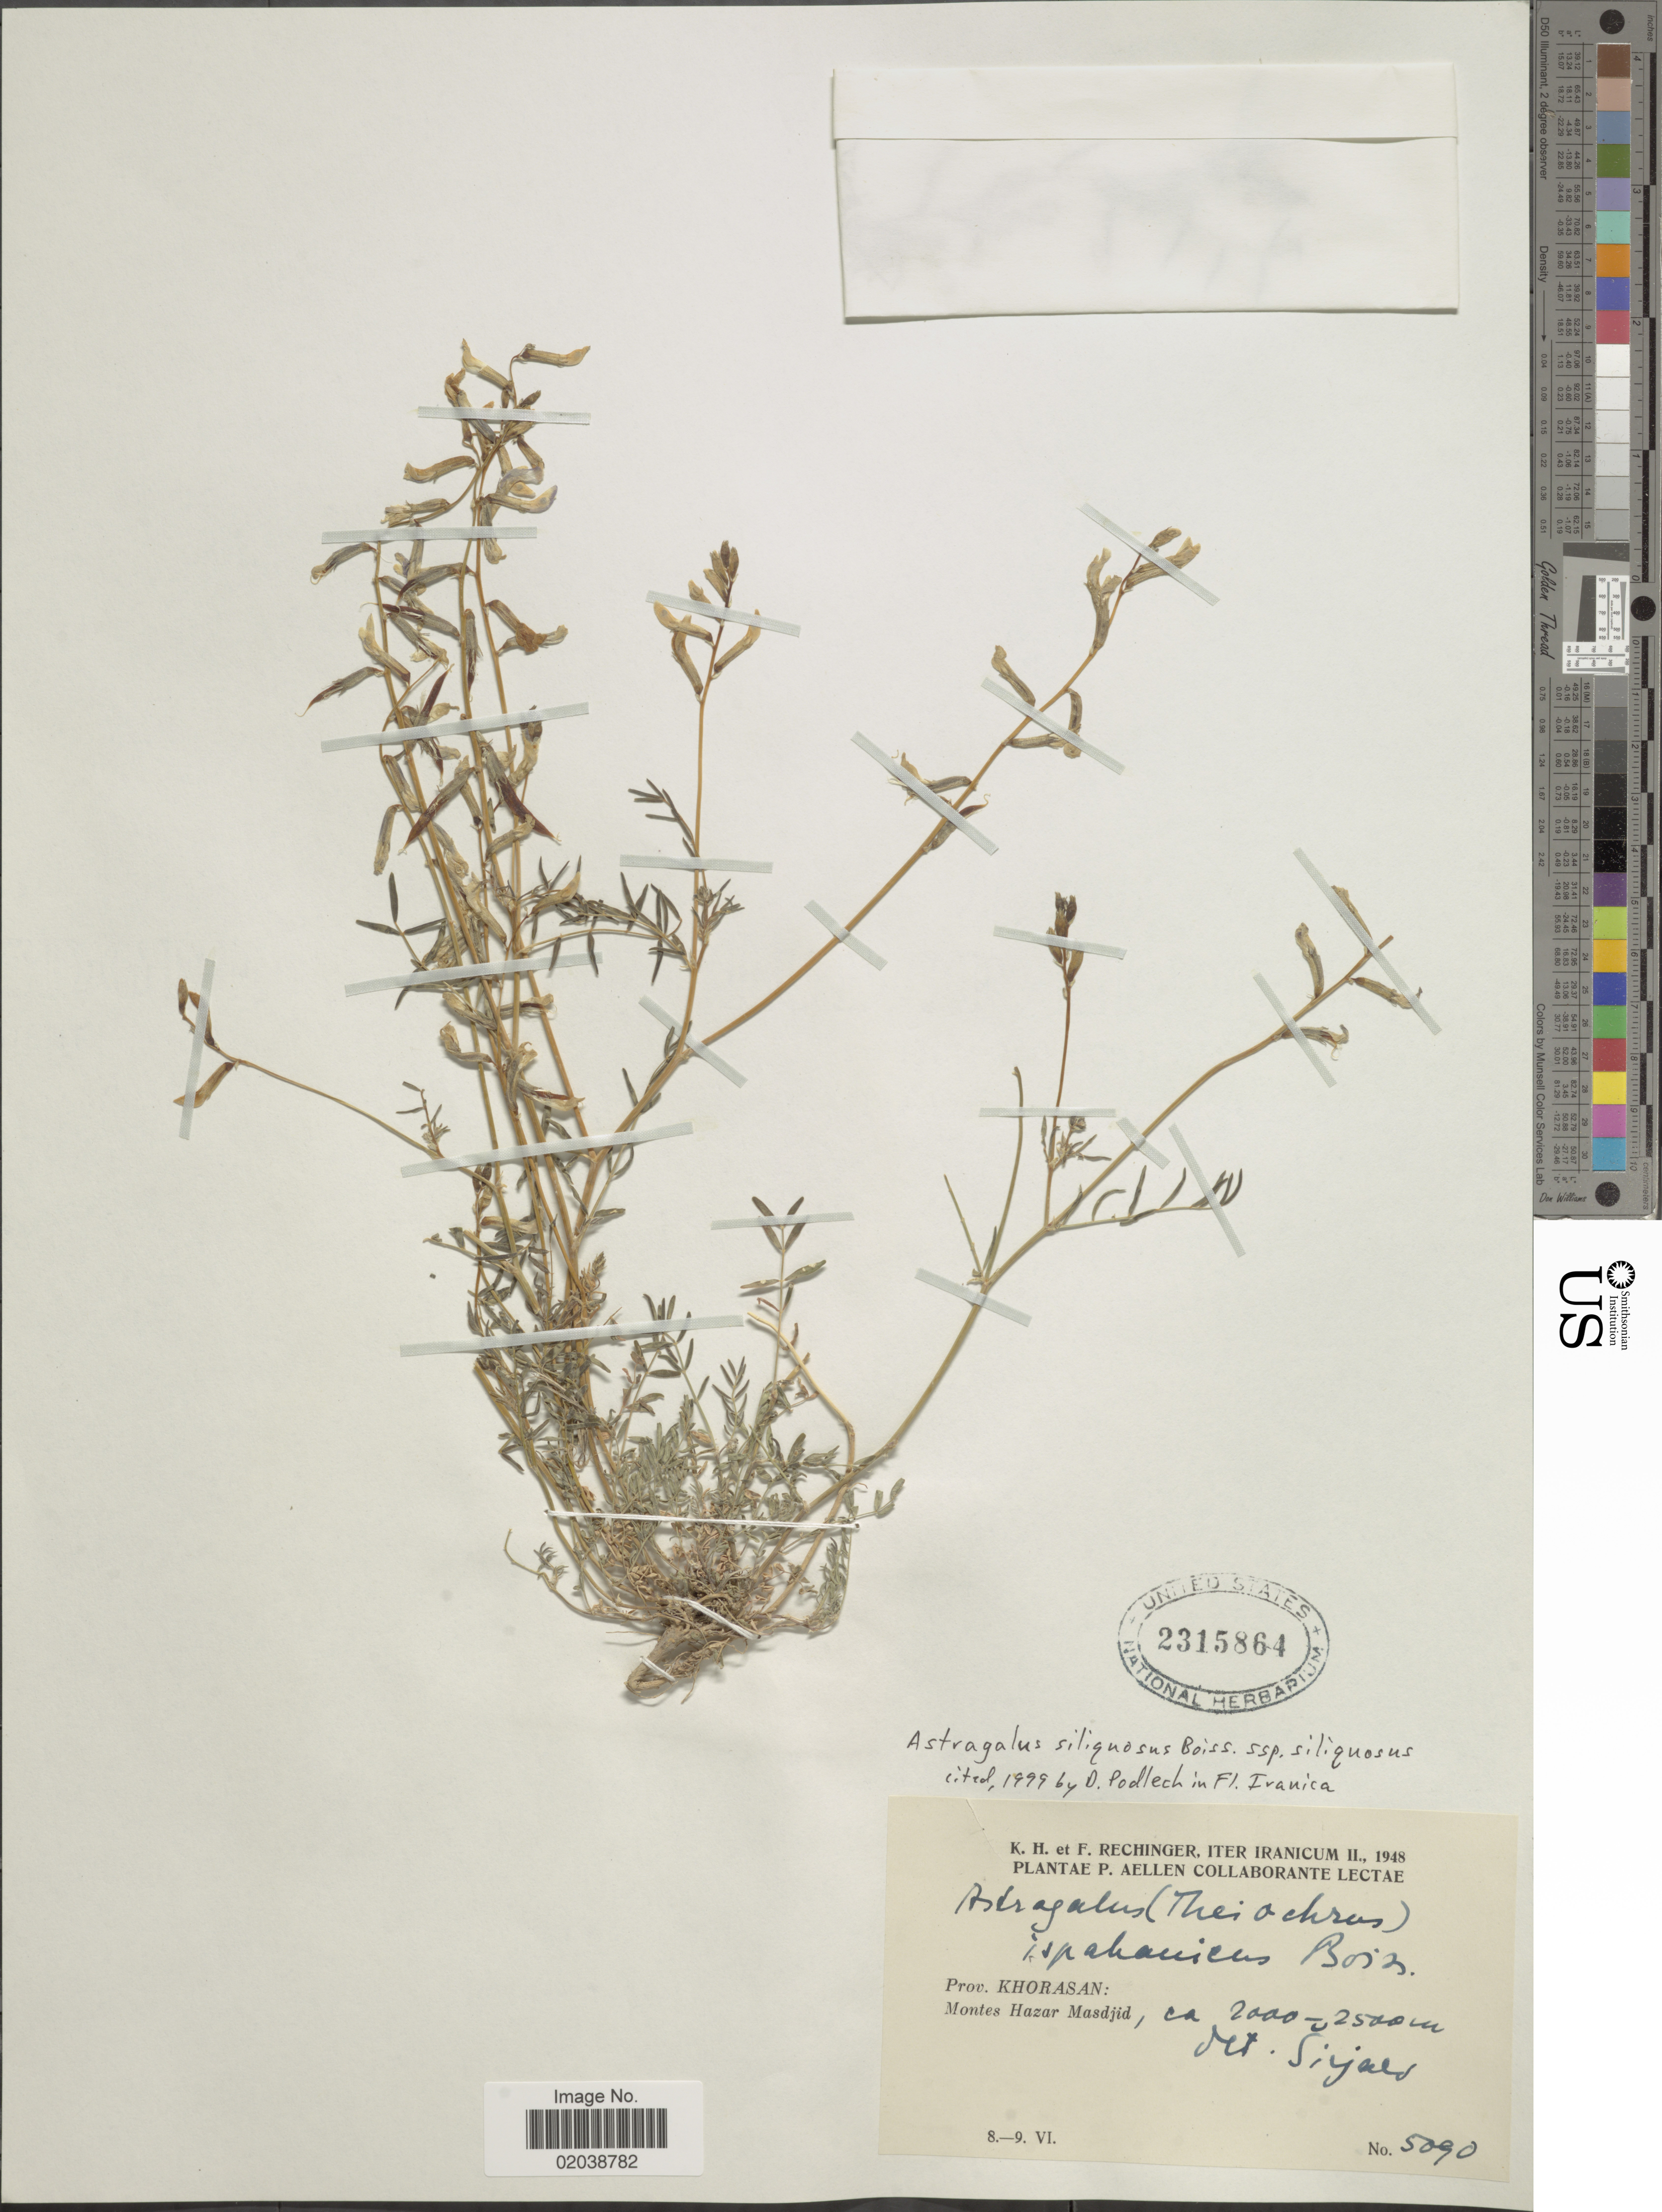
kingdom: Plantae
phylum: Tracheophyta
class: Magnoliopsida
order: Fabales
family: Fabaceae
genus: Astragalus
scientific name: Astragalus siliquosus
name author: Boiss.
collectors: K. H. Rechinger & F. Rechinger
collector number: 5090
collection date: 1948-06-08/1948-06-09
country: Iran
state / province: Khorasan [obsolete]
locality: Prov. Khorasan, Montes Hazar Masdjid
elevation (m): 2000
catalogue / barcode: US 2315864